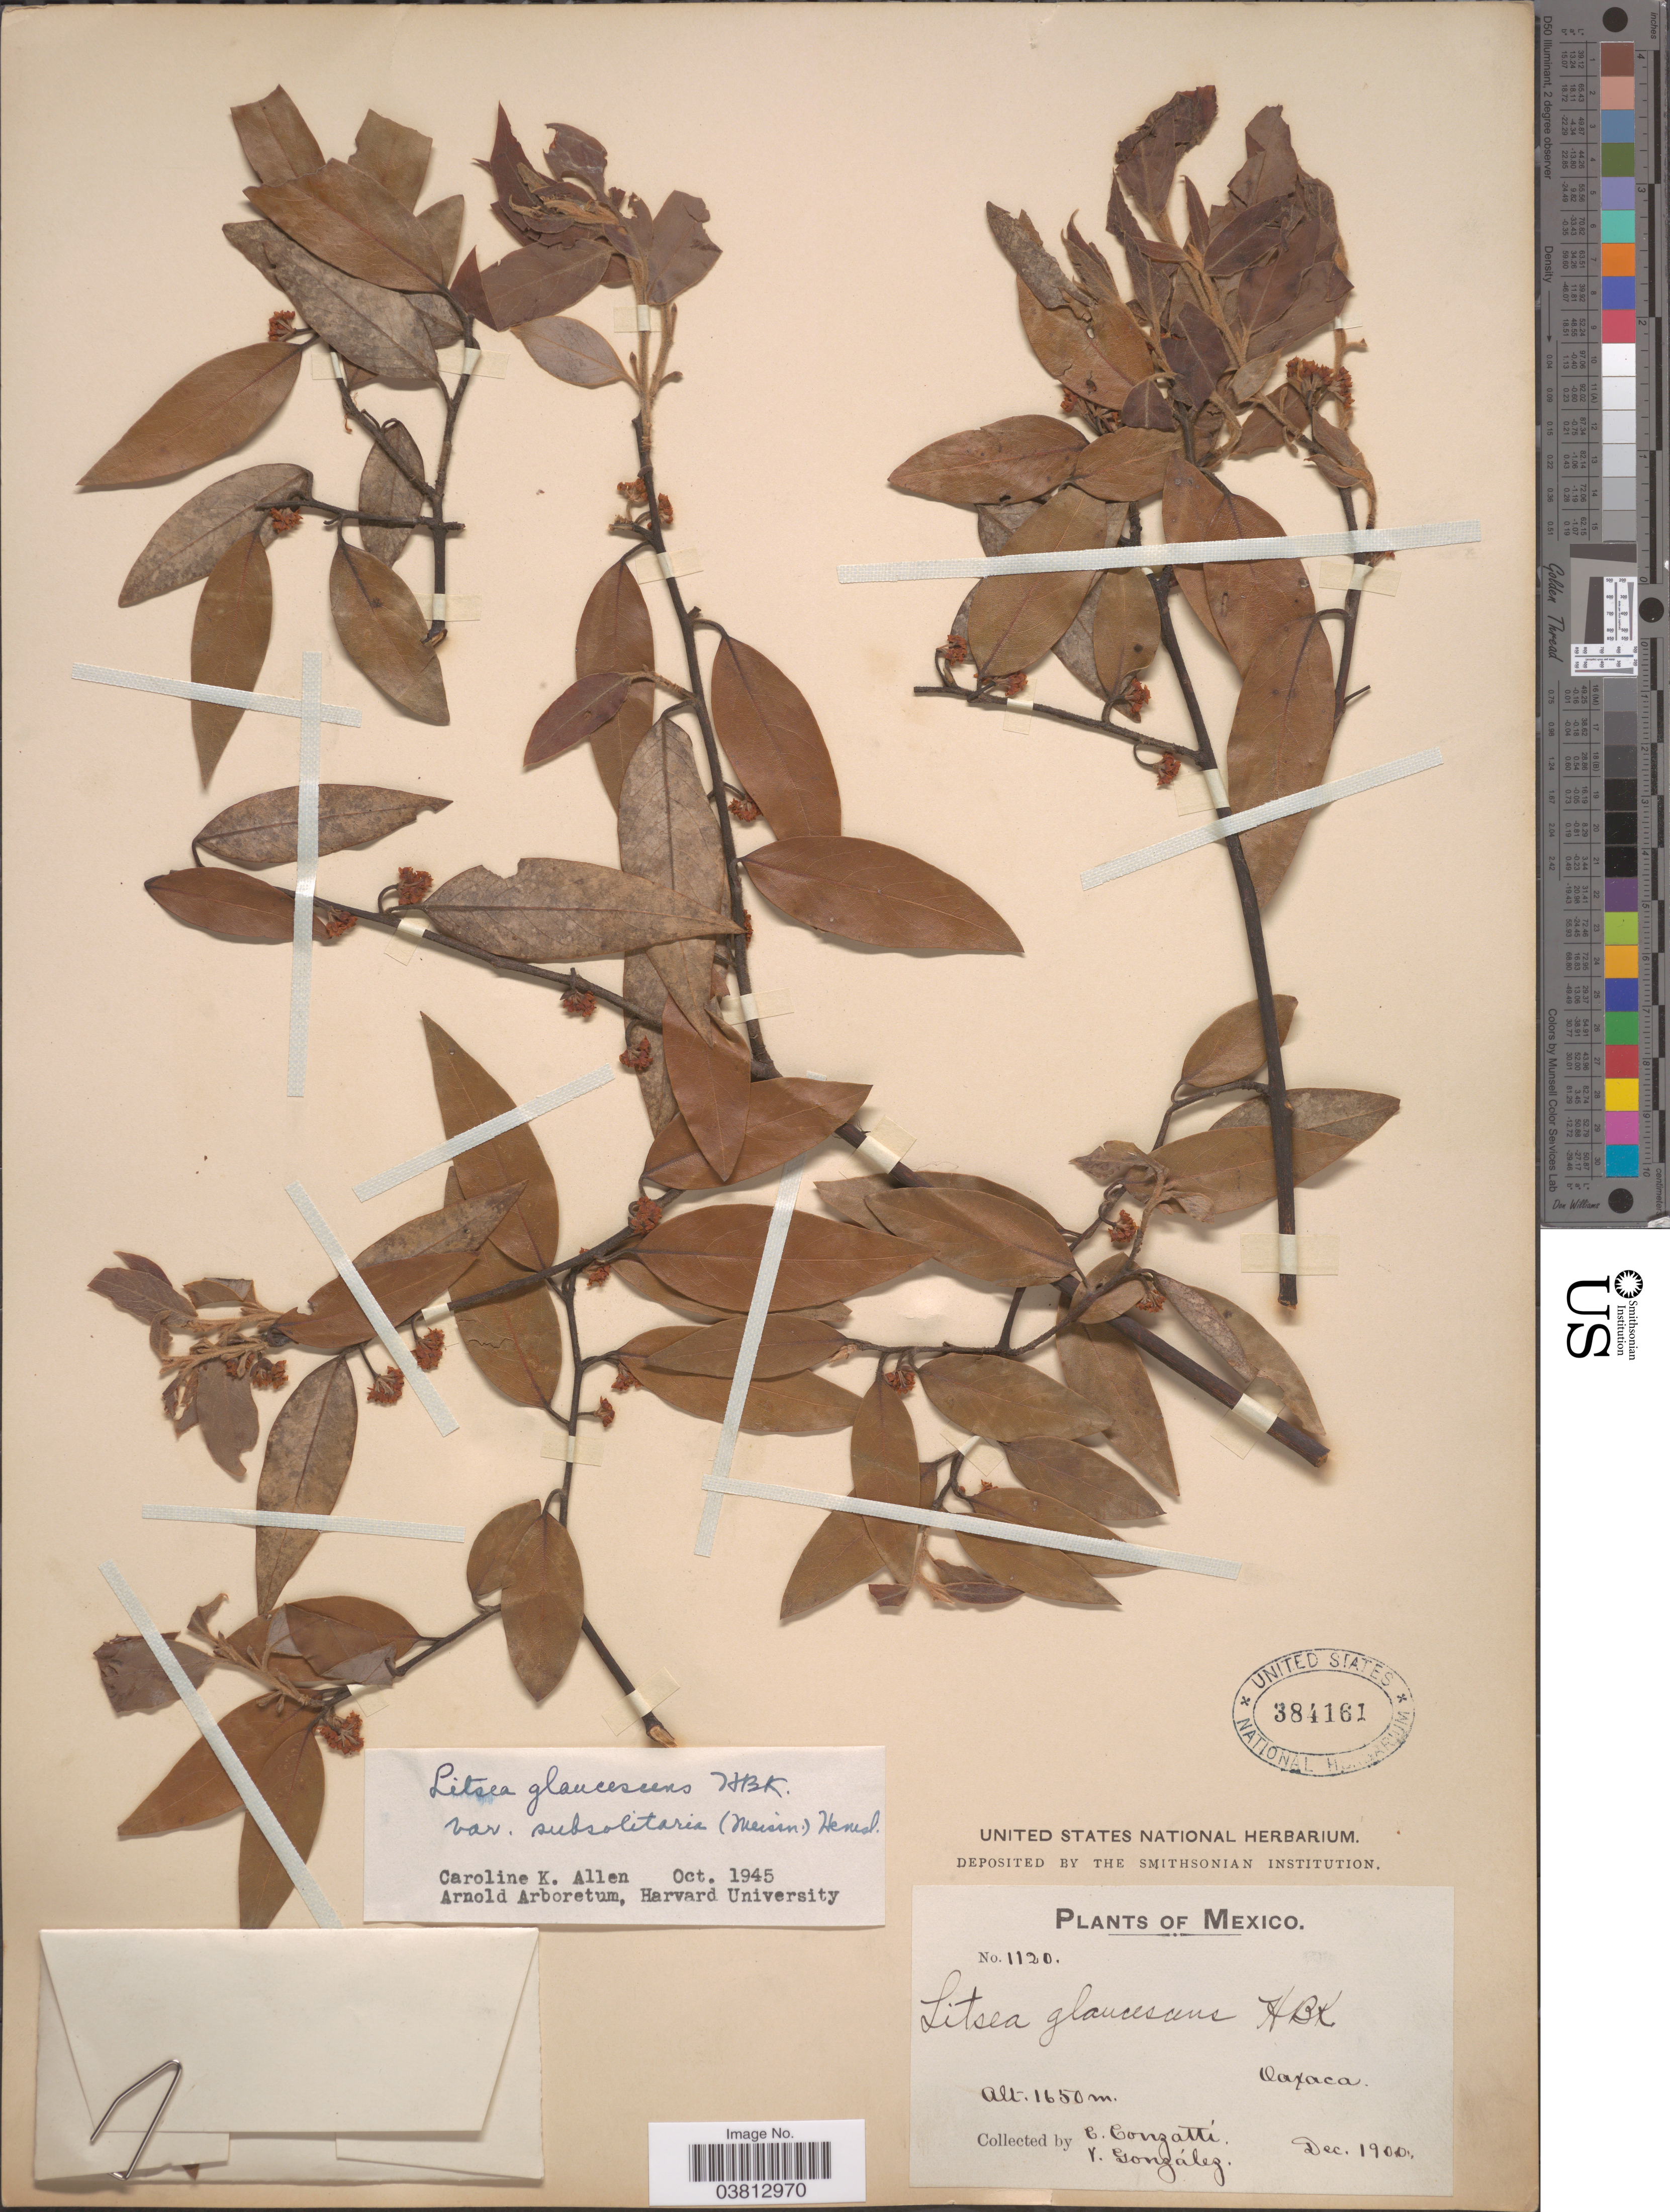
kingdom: Plantae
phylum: Tracheophyta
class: Magnoliopsida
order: Laurales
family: Lauraceae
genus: Litsea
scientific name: Litsea glaucescens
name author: Kunth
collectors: C. Conzatti & V. Gonzalez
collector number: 1120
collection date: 1900-12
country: Mexico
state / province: Oaxaca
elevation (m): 1650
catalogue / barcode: US 384161